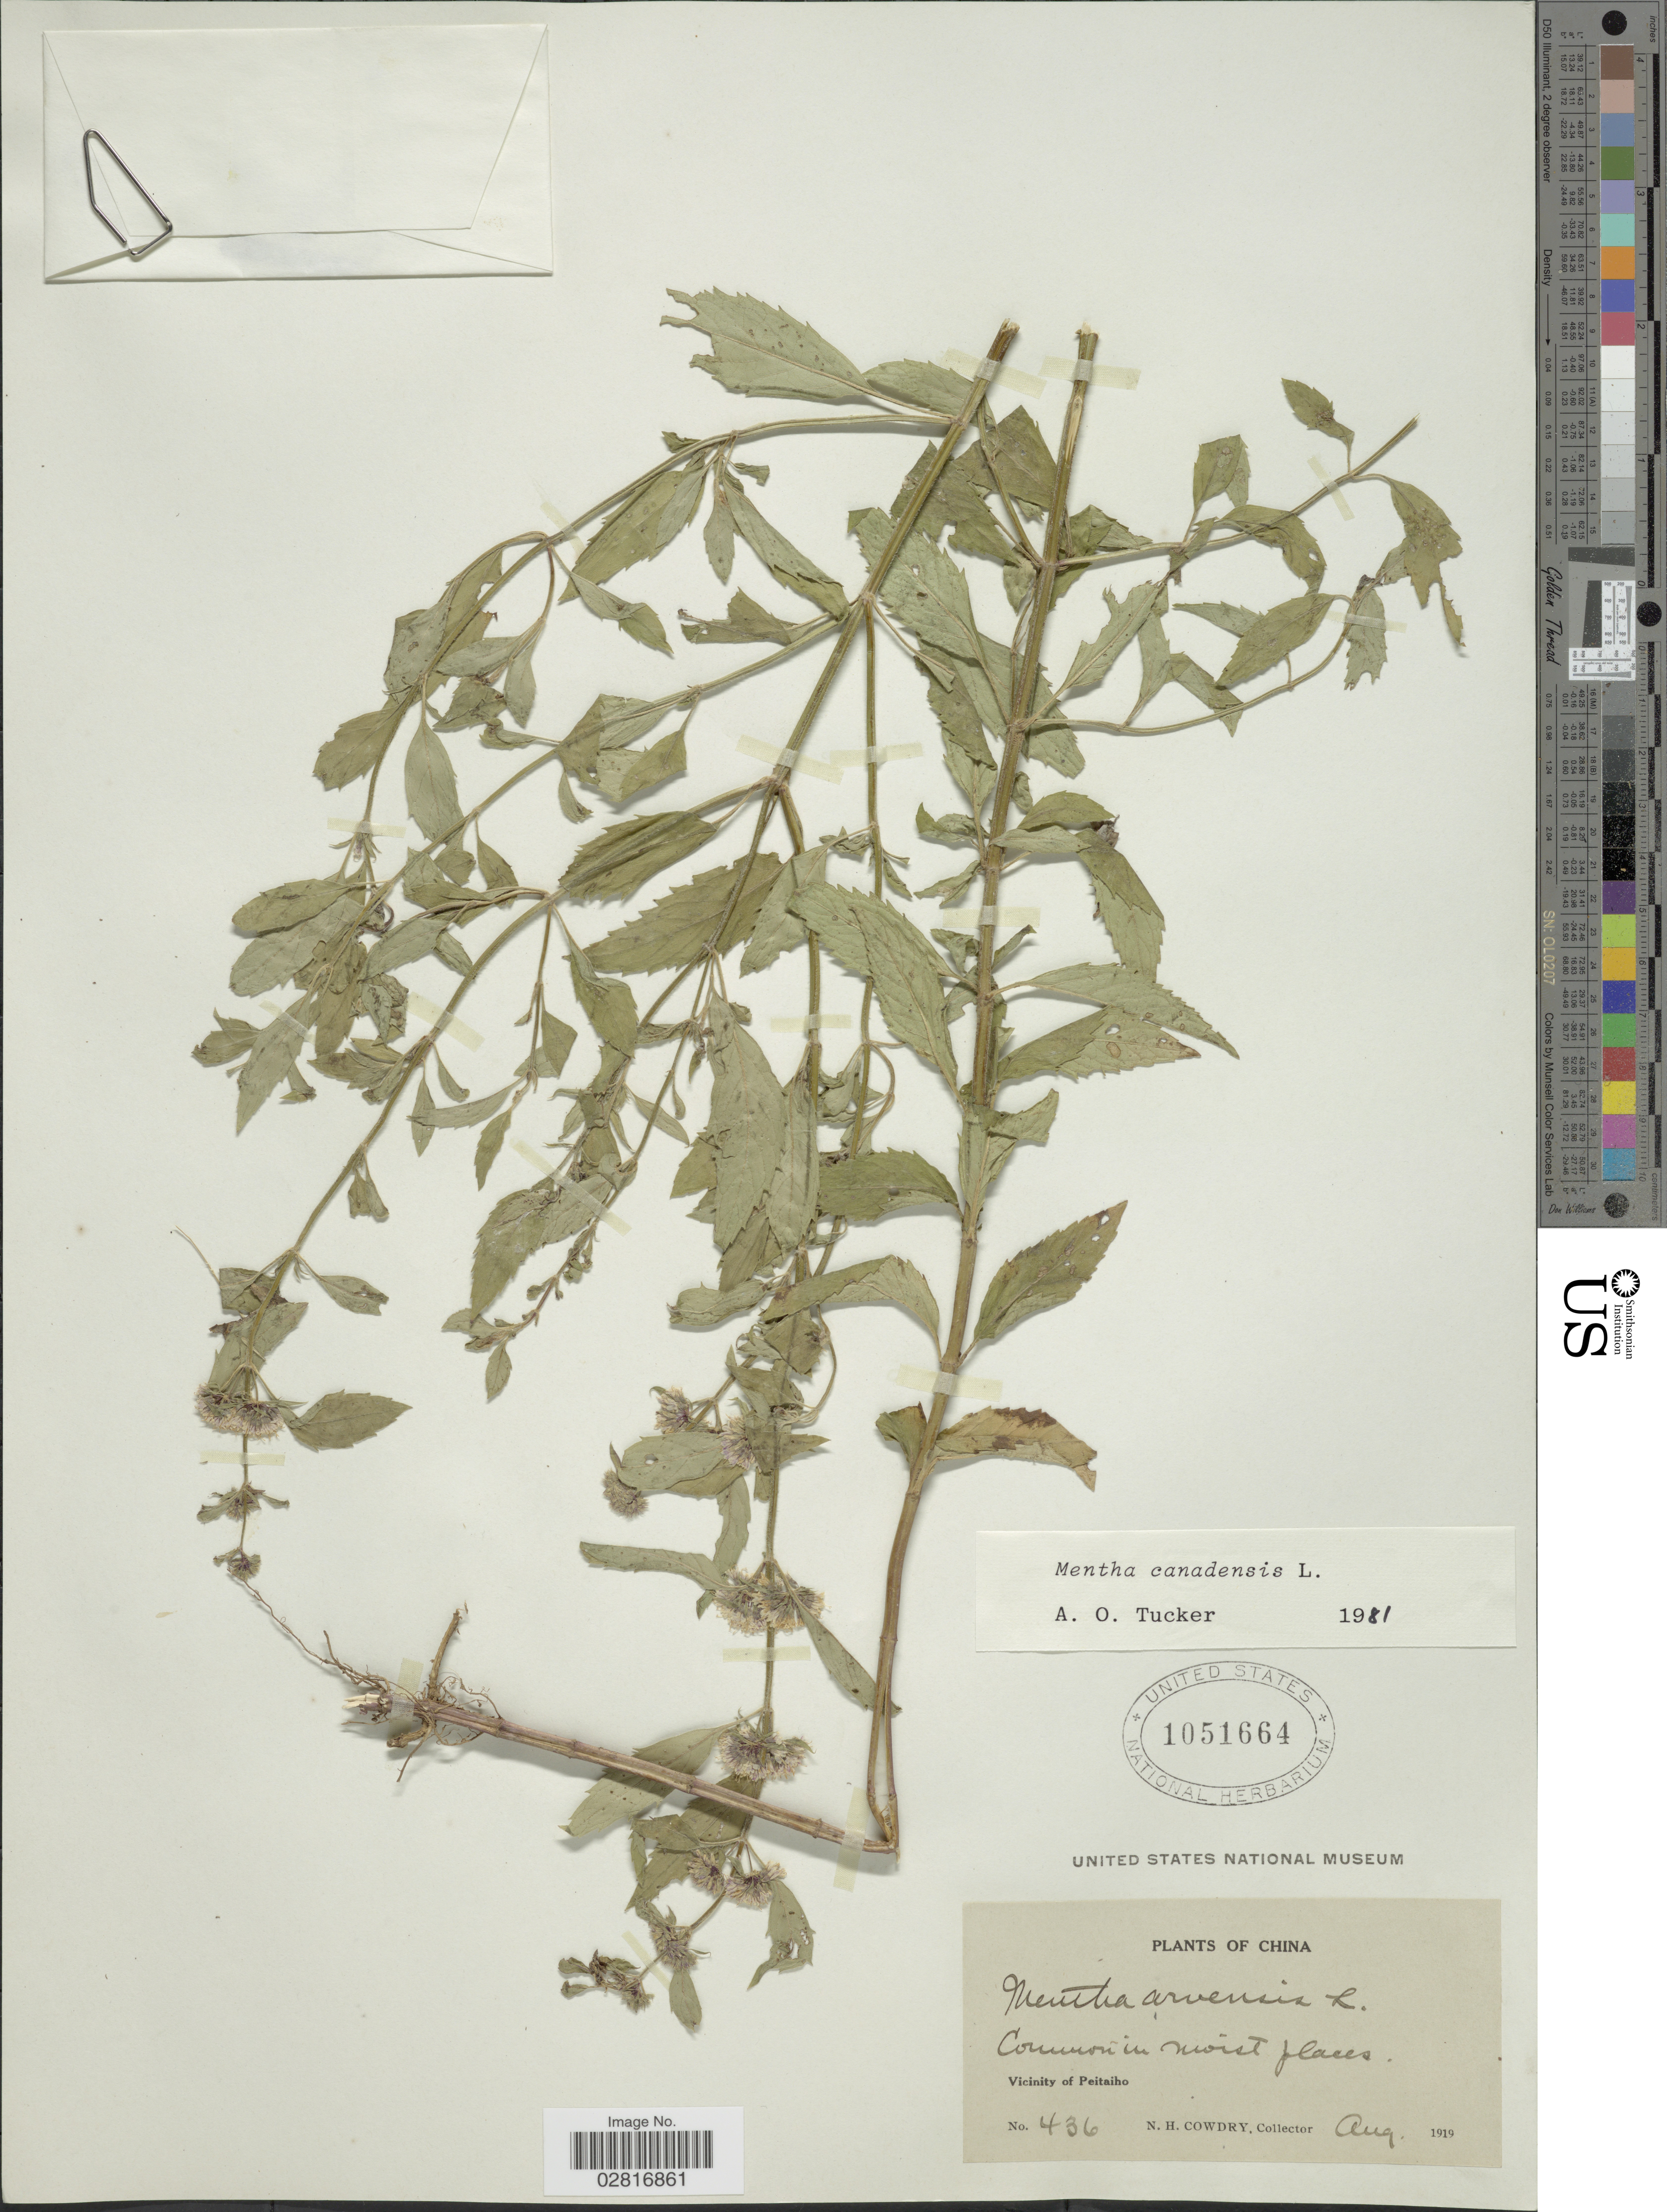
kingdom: Plantae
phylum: Tracheophyta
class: Magnoliopsida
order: Lamiales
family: Lamiaceae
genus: Mentha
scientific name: Mentha canadensis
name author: L.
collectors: N. H. Cowdry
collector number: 436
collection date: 1919-08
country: China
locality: Vicinity of Peitaiho.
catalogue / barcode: US 1051664